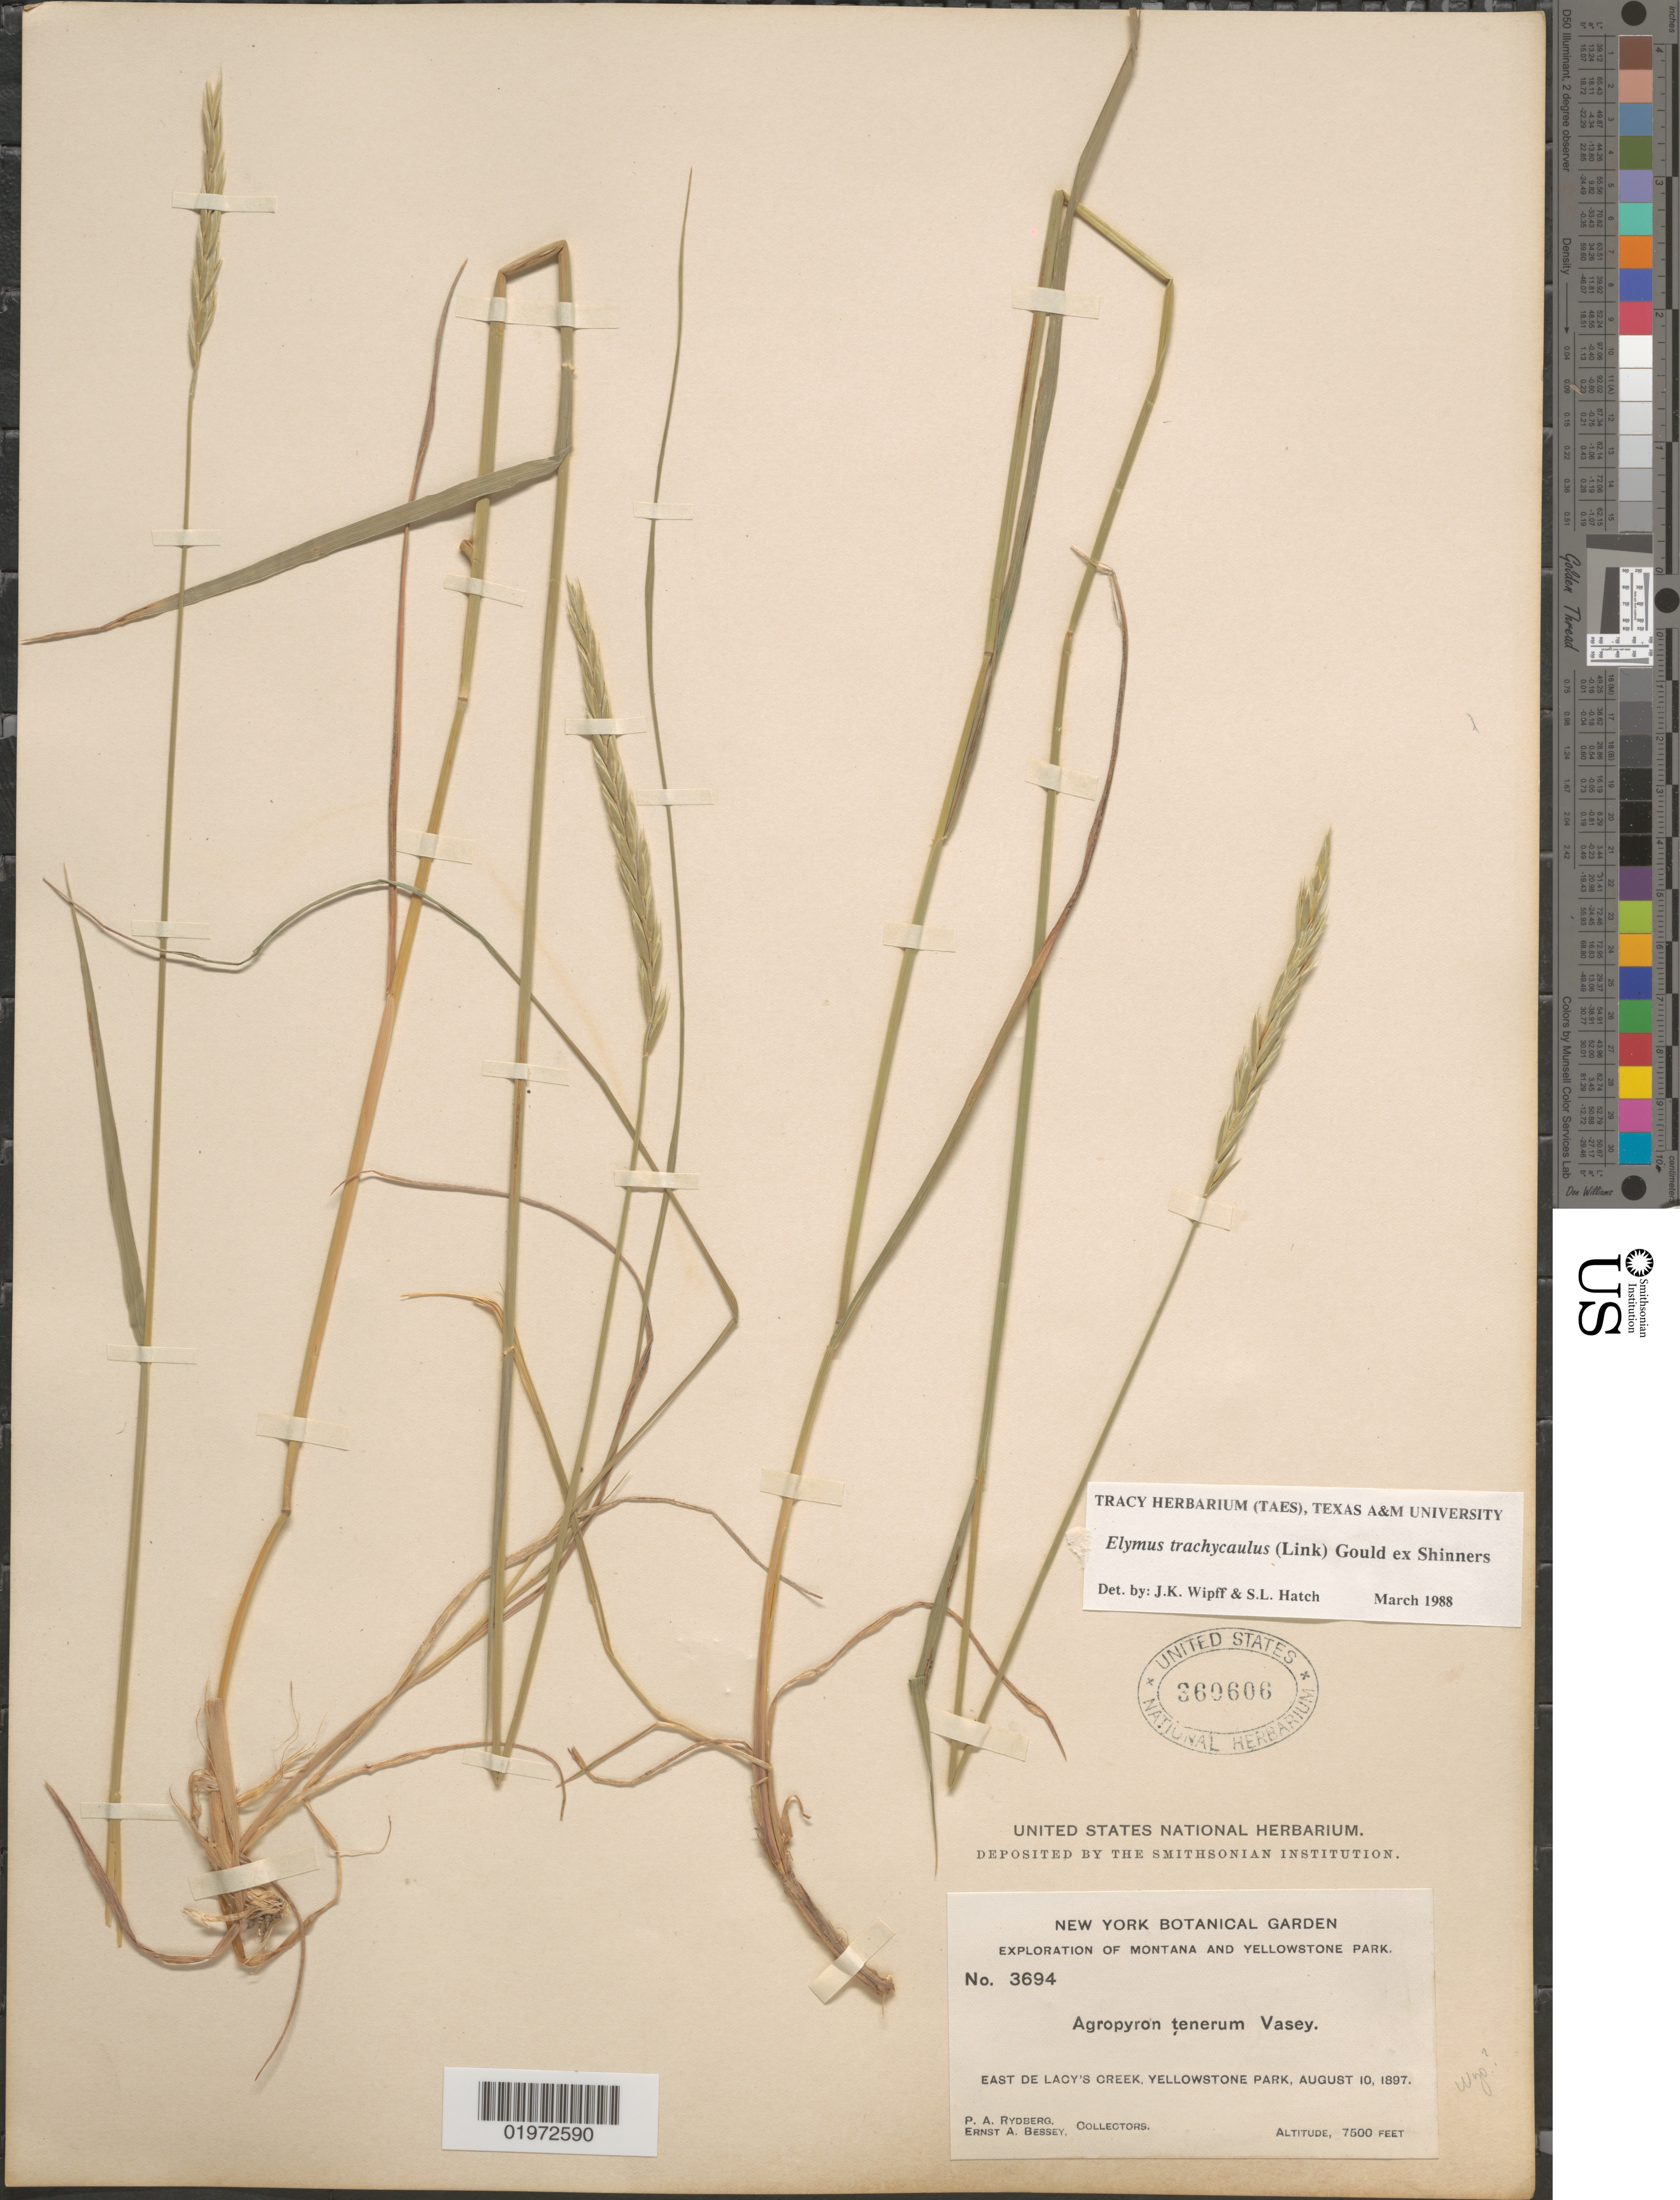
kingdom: Plantae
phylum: Tracheophyta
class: Liliopsida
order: Poales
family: Poaceae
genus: Elymus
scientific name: Elymus trachycaulus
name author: (Link) Gould ex Shinners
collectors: P. A. Rydberg & E. A. Bessey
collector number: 3694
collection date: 1897-08-10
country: United States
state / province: Wyoming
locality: Exploration of Montana and Yellowstone Park. East de Lacy's Creek, Yellowstone Park.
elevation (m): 2286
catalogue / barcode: US 360606